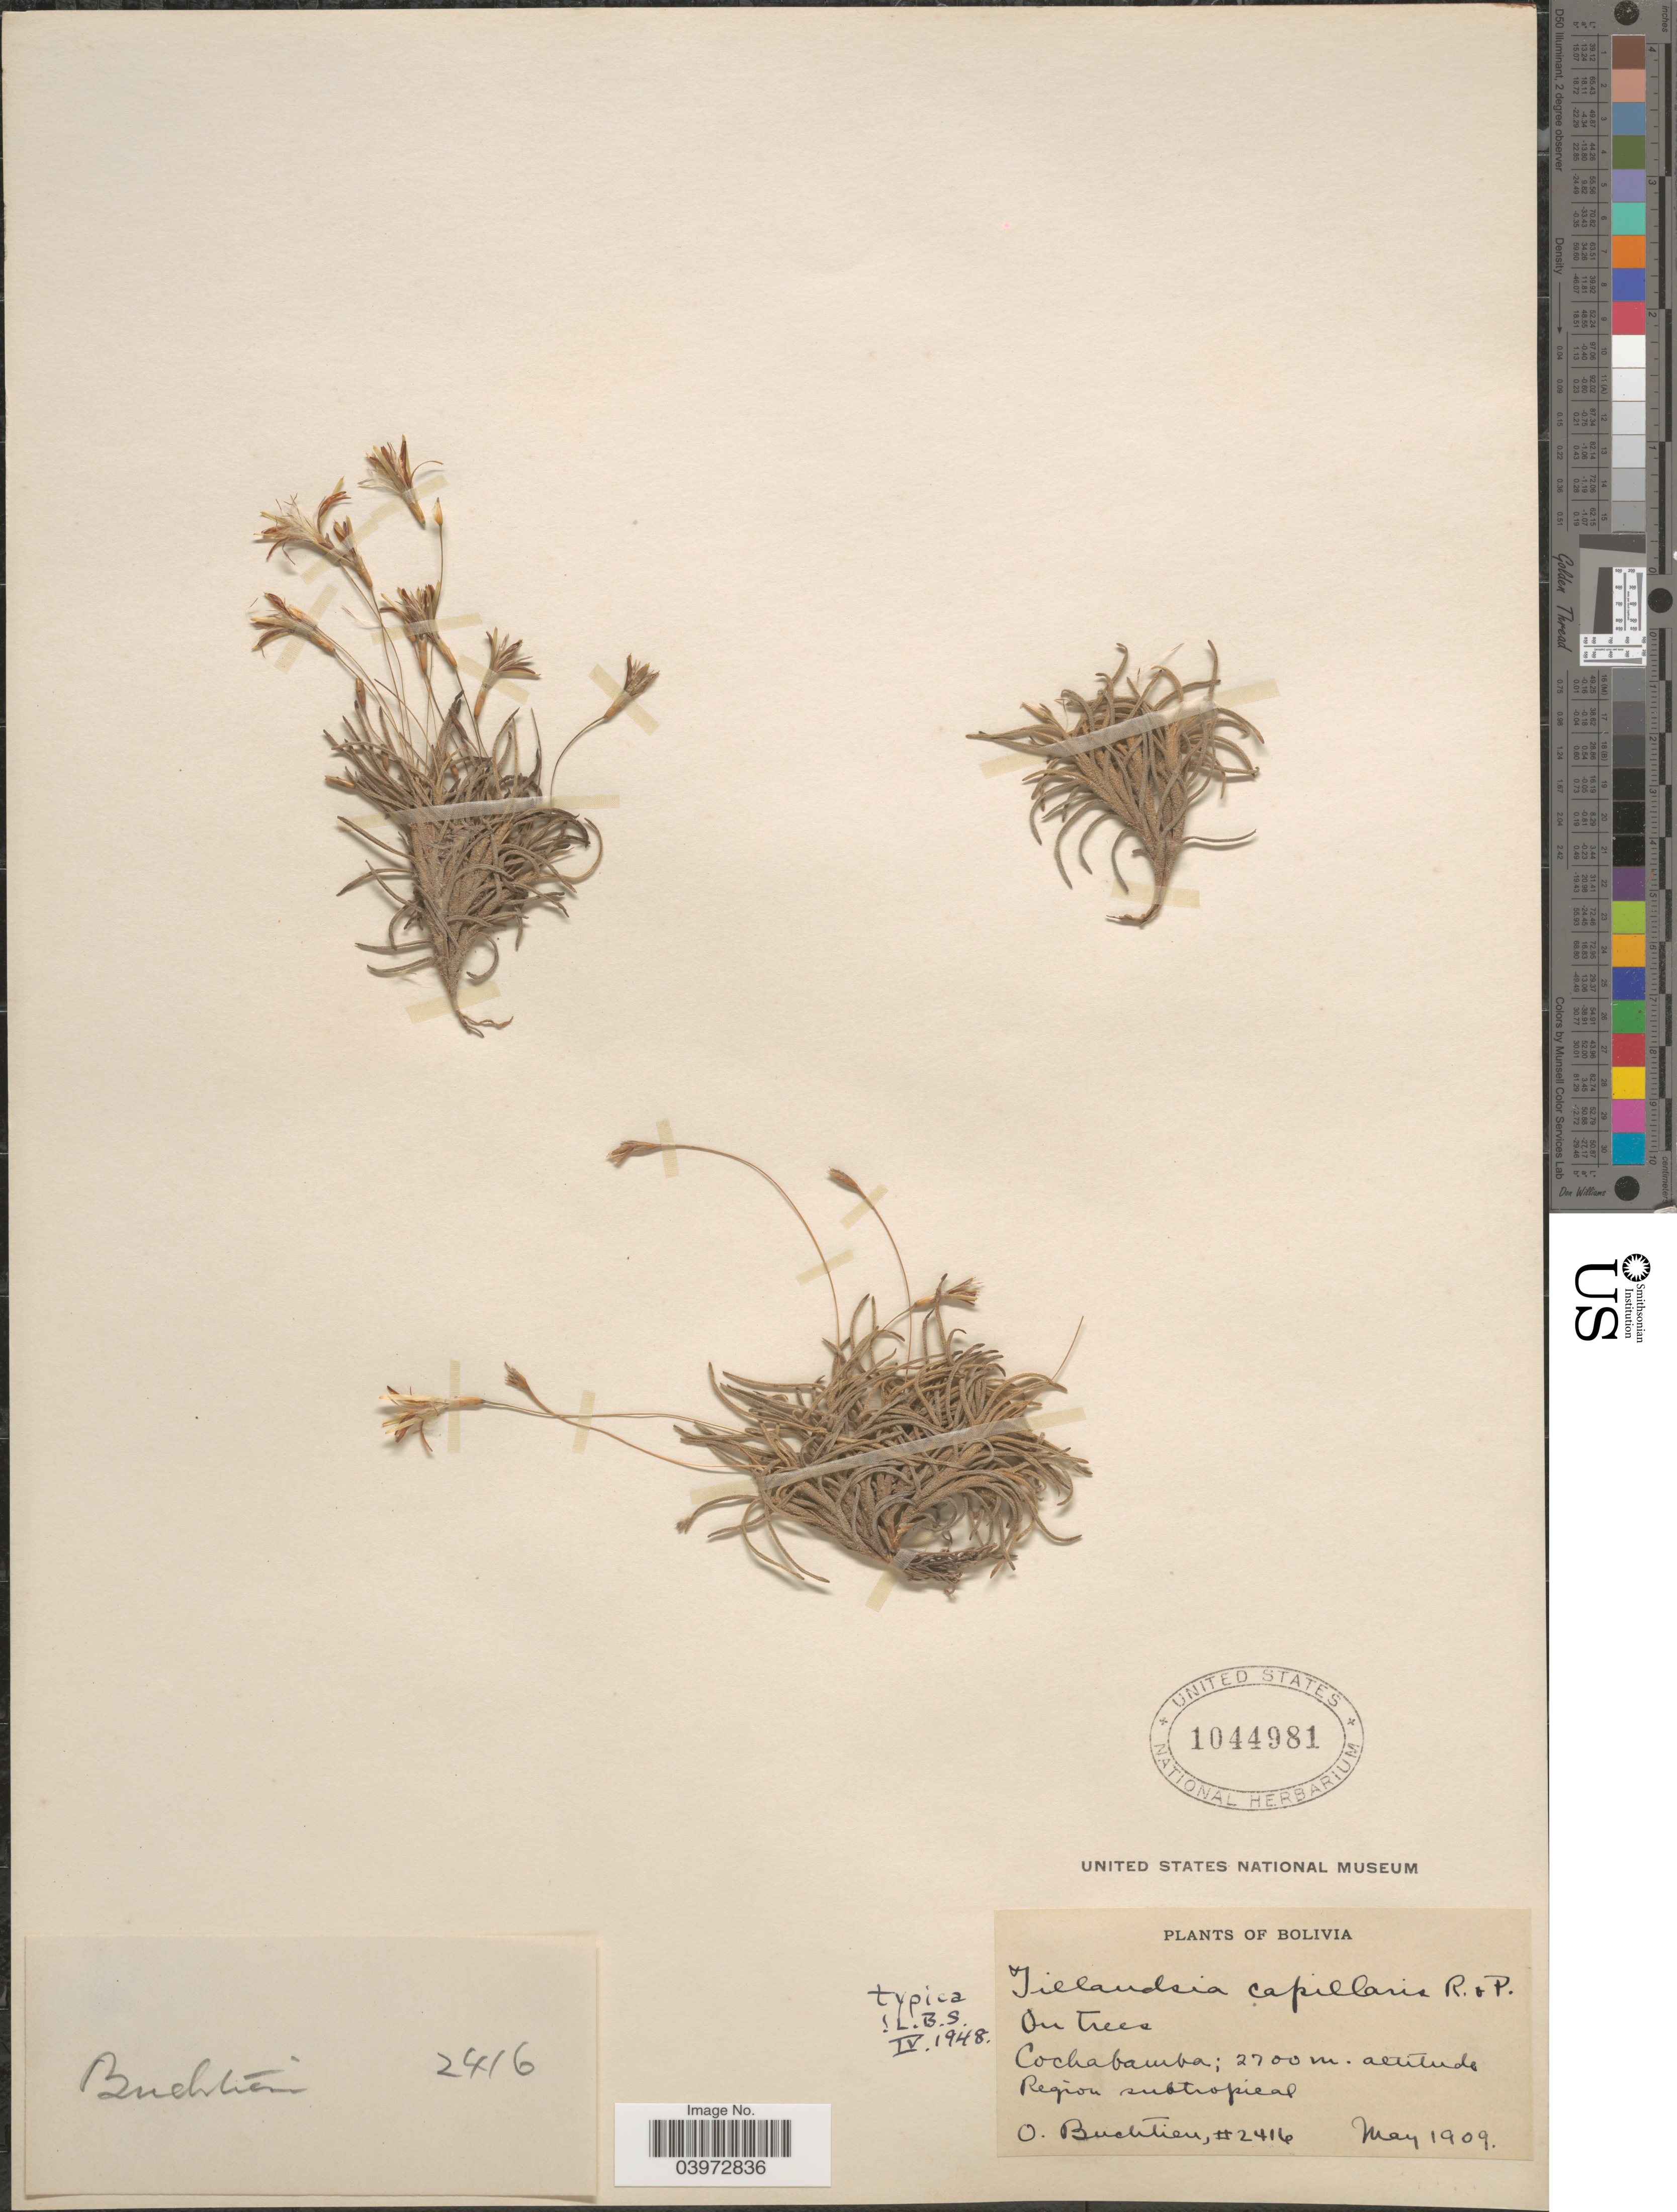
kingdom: Plantae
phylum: Tracheophyta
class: Liliopsida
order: Poales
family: Bromeliaceae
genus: Tillandsia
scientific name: Tillandsia capillaris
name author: Ruiz & Pav.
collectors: O. Buchtien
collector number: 2416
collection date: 1909-05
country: Bolivia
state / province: Cochabamba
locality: Region subtropical.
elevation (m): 2700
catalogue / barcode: US 1044981